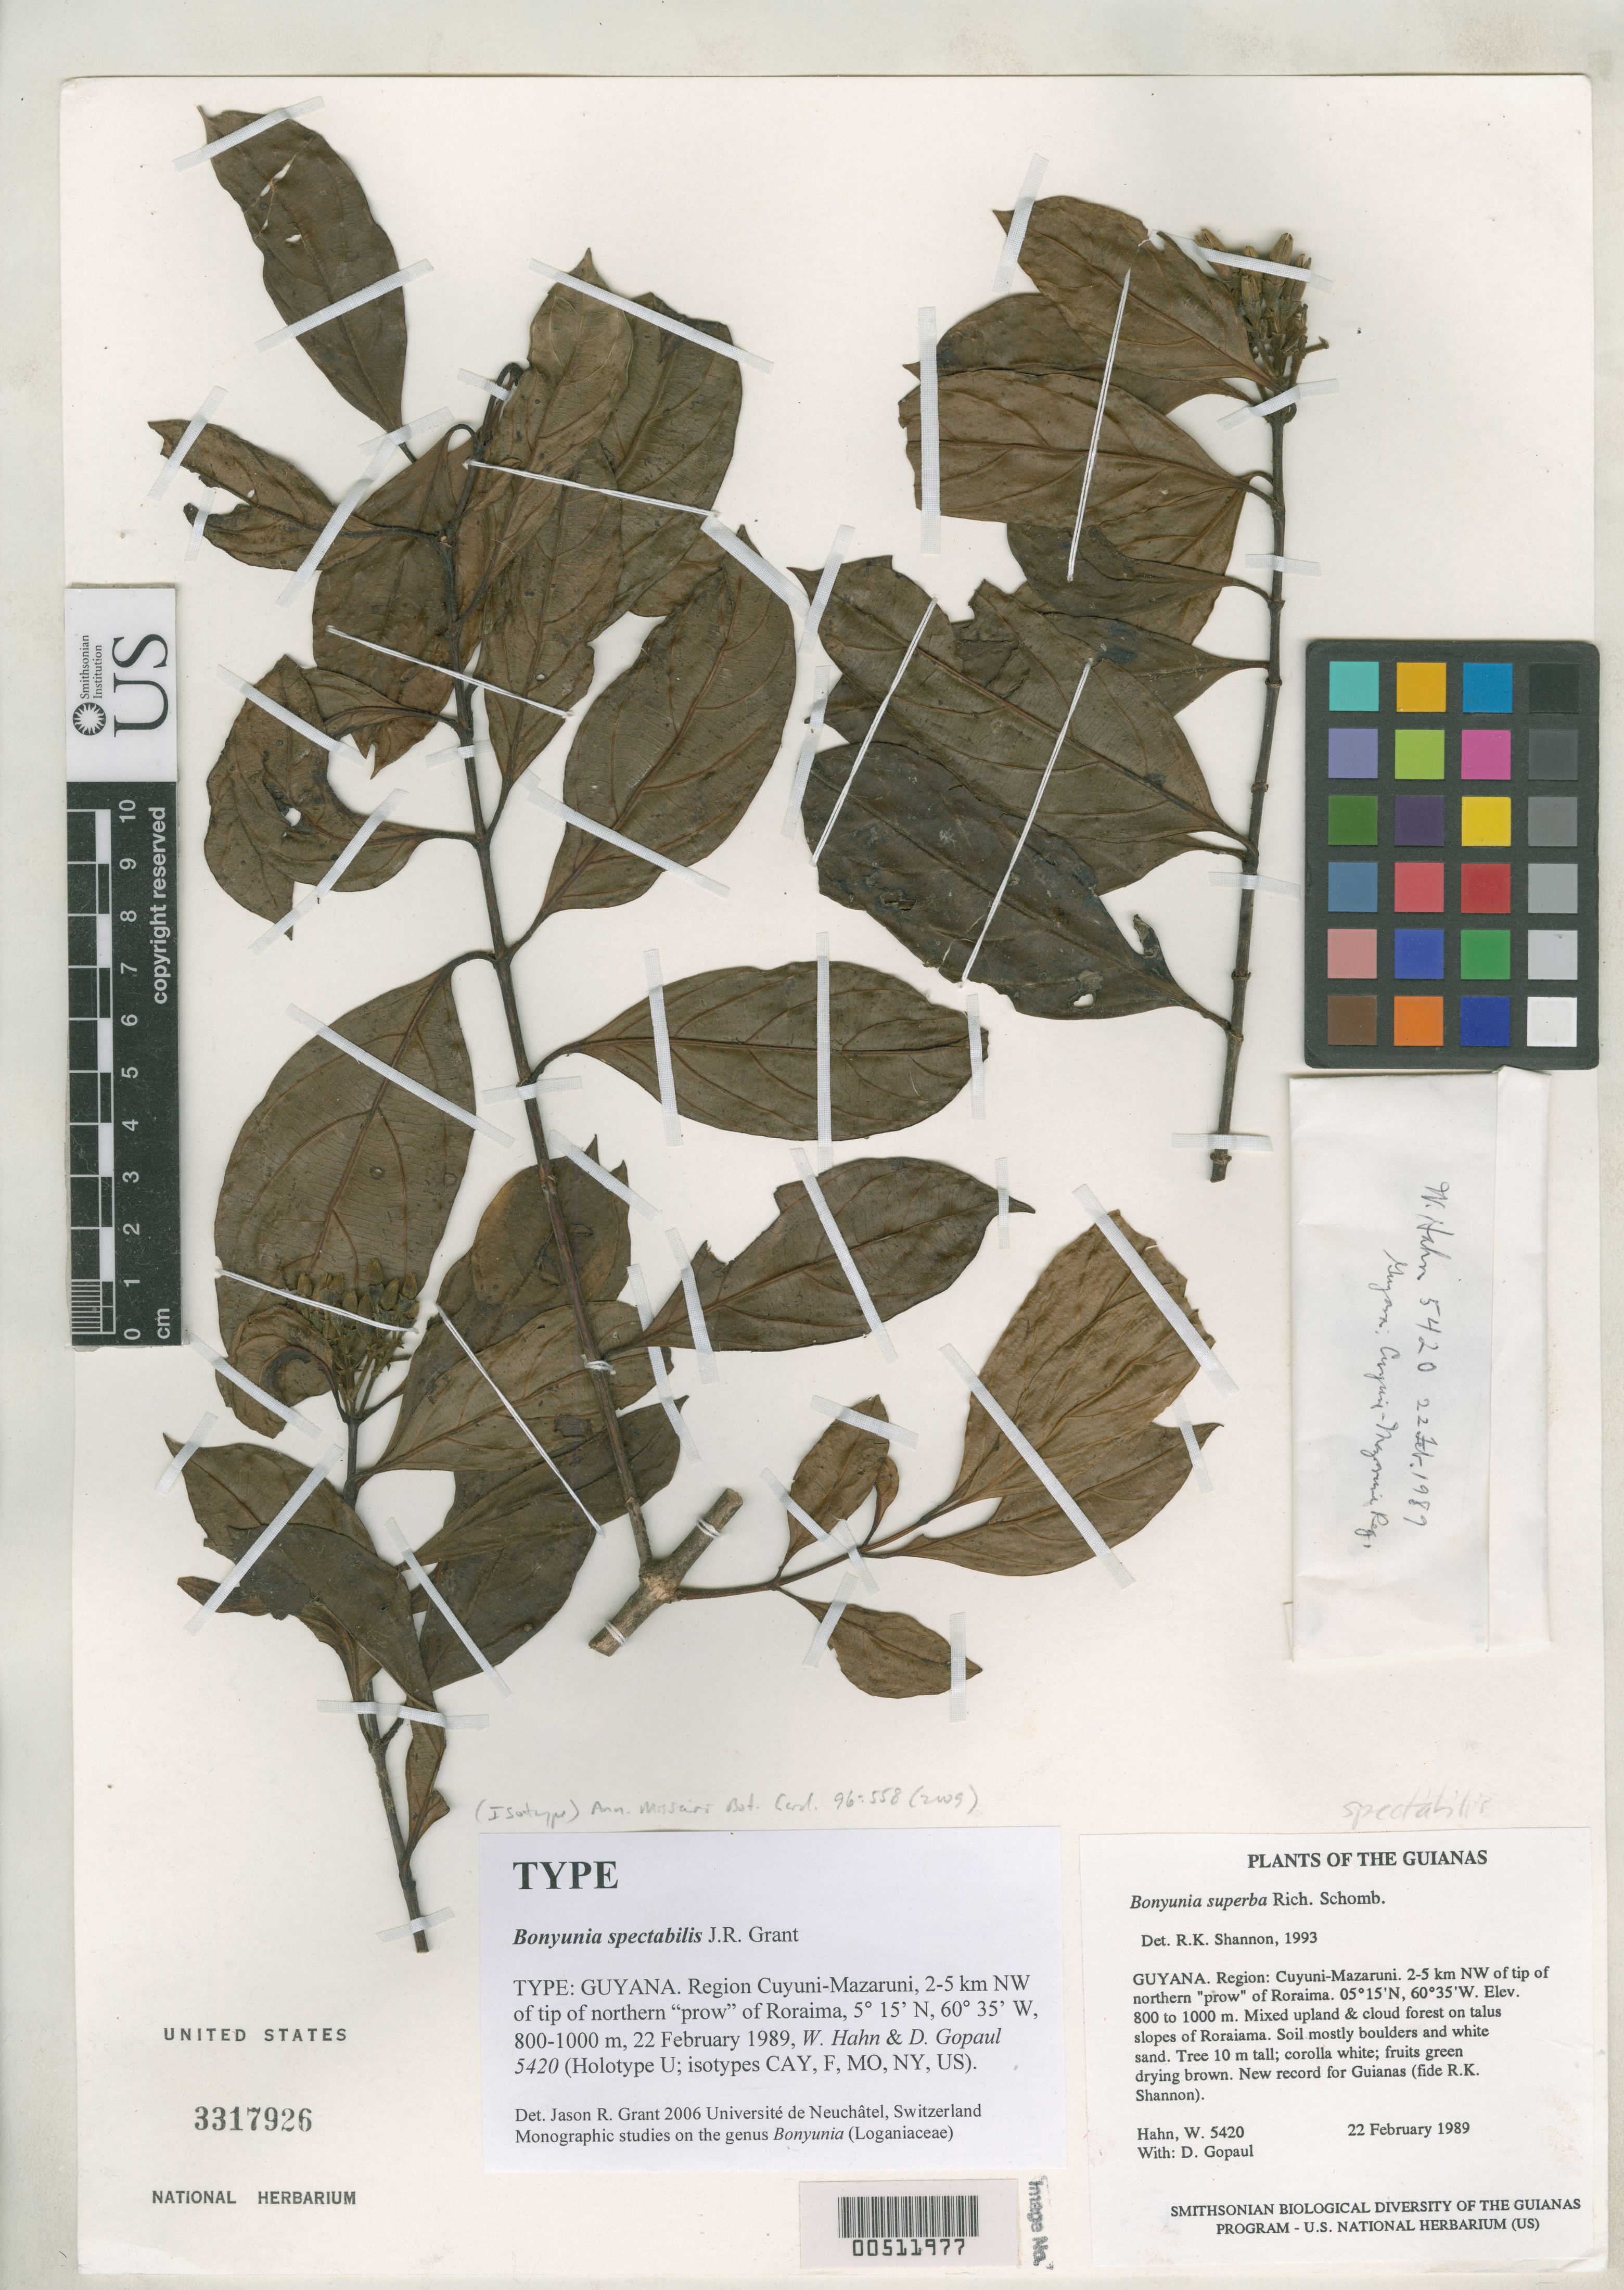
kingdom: Plantae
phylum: Tracheophyta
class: Magnoliopsida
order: Gentianales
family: Loganiaceae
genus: Bonyunia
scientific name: Bonyunia spectabilis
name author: J.R. Grant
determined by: Grant, J. R., (SWITZERLAND)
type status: Isotype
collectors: W. Hahn & D. Gopaul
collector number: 5420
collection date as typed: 22 Feb 1989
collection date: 1989-02-22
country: Guyana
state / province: Cuyuni-Mazaruni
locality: Region: Cuyuni-Mazaruni. 2-5 km NW of tip of northern "prow" of Roraima.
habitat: Mixed upland & cloud forest on talus slopes of Roraima.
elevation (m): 800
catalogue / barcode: US 3317926